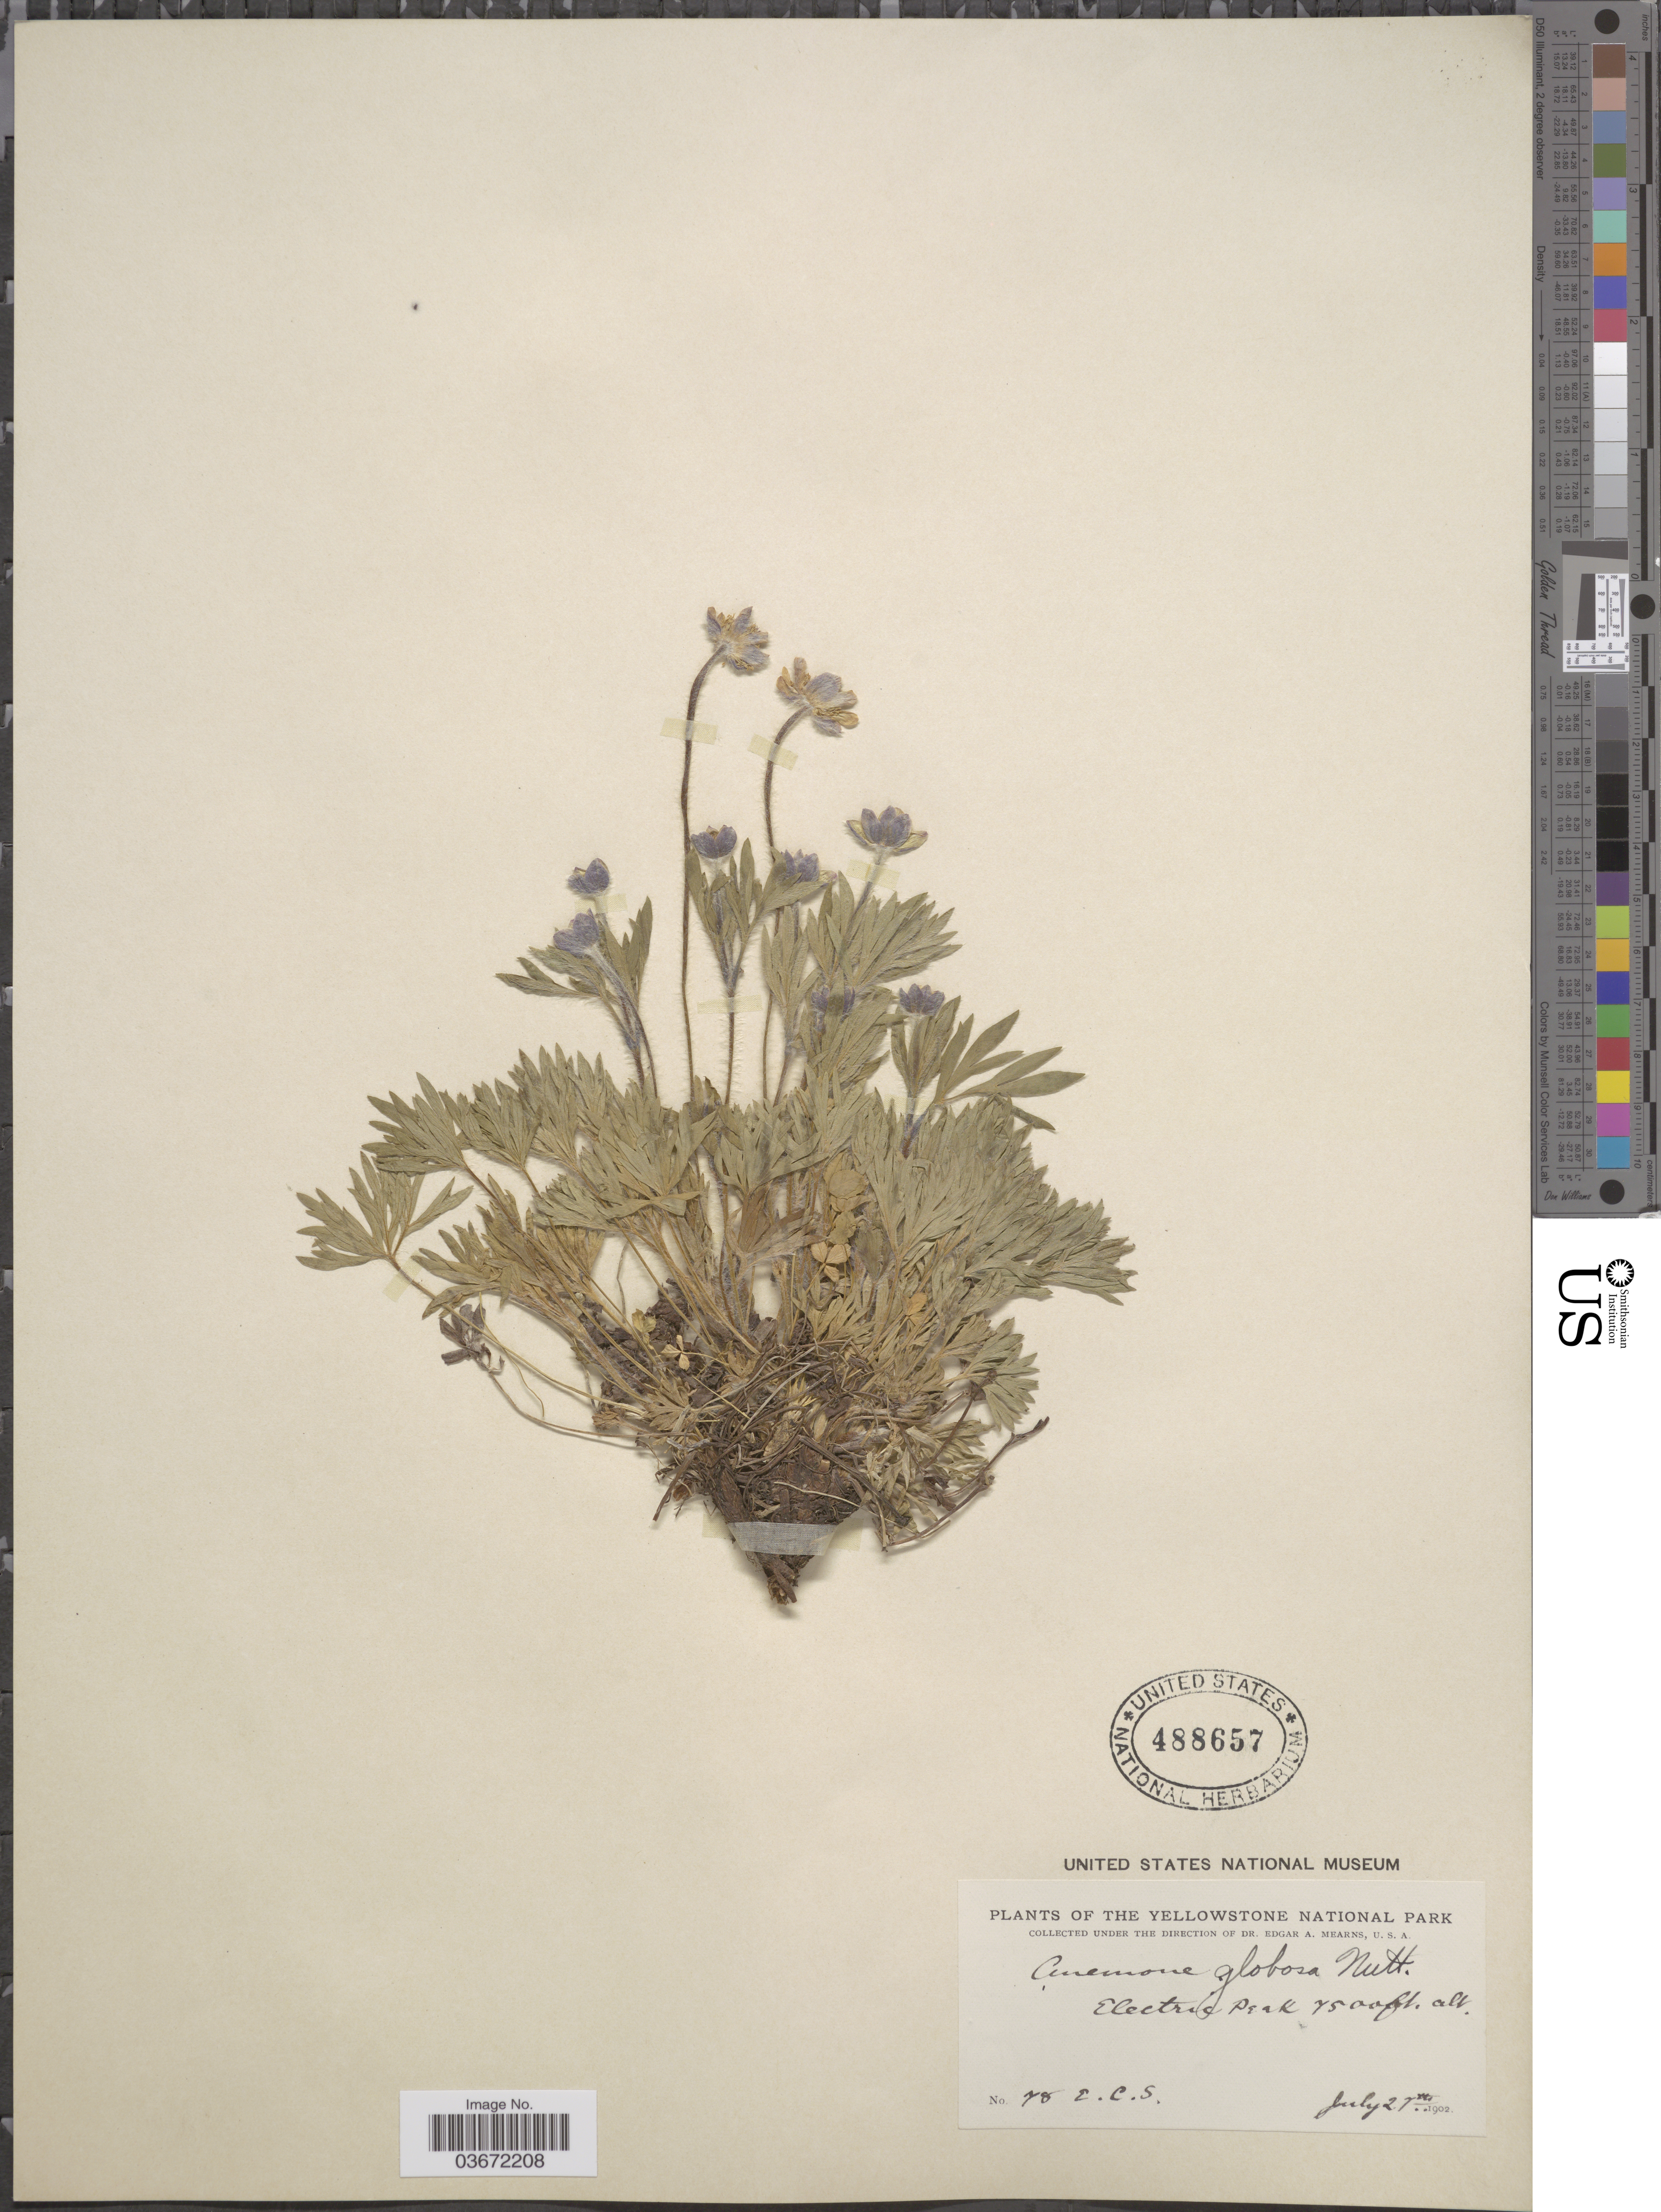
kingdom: Plantae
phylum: Tracheophyta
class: Magnoliopsida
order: Ranunculales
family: Ranunculaceae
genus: Anemone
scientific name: Anemone globosa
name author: (Torr. & A. Gray) Nutt. ex A. Heller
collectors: E. C. Smith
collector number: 78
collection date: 1902-07-27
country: United States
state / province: Montana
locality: The Yellowstone National Park. Electric Peak.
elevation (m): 2286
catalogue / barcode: US 488657